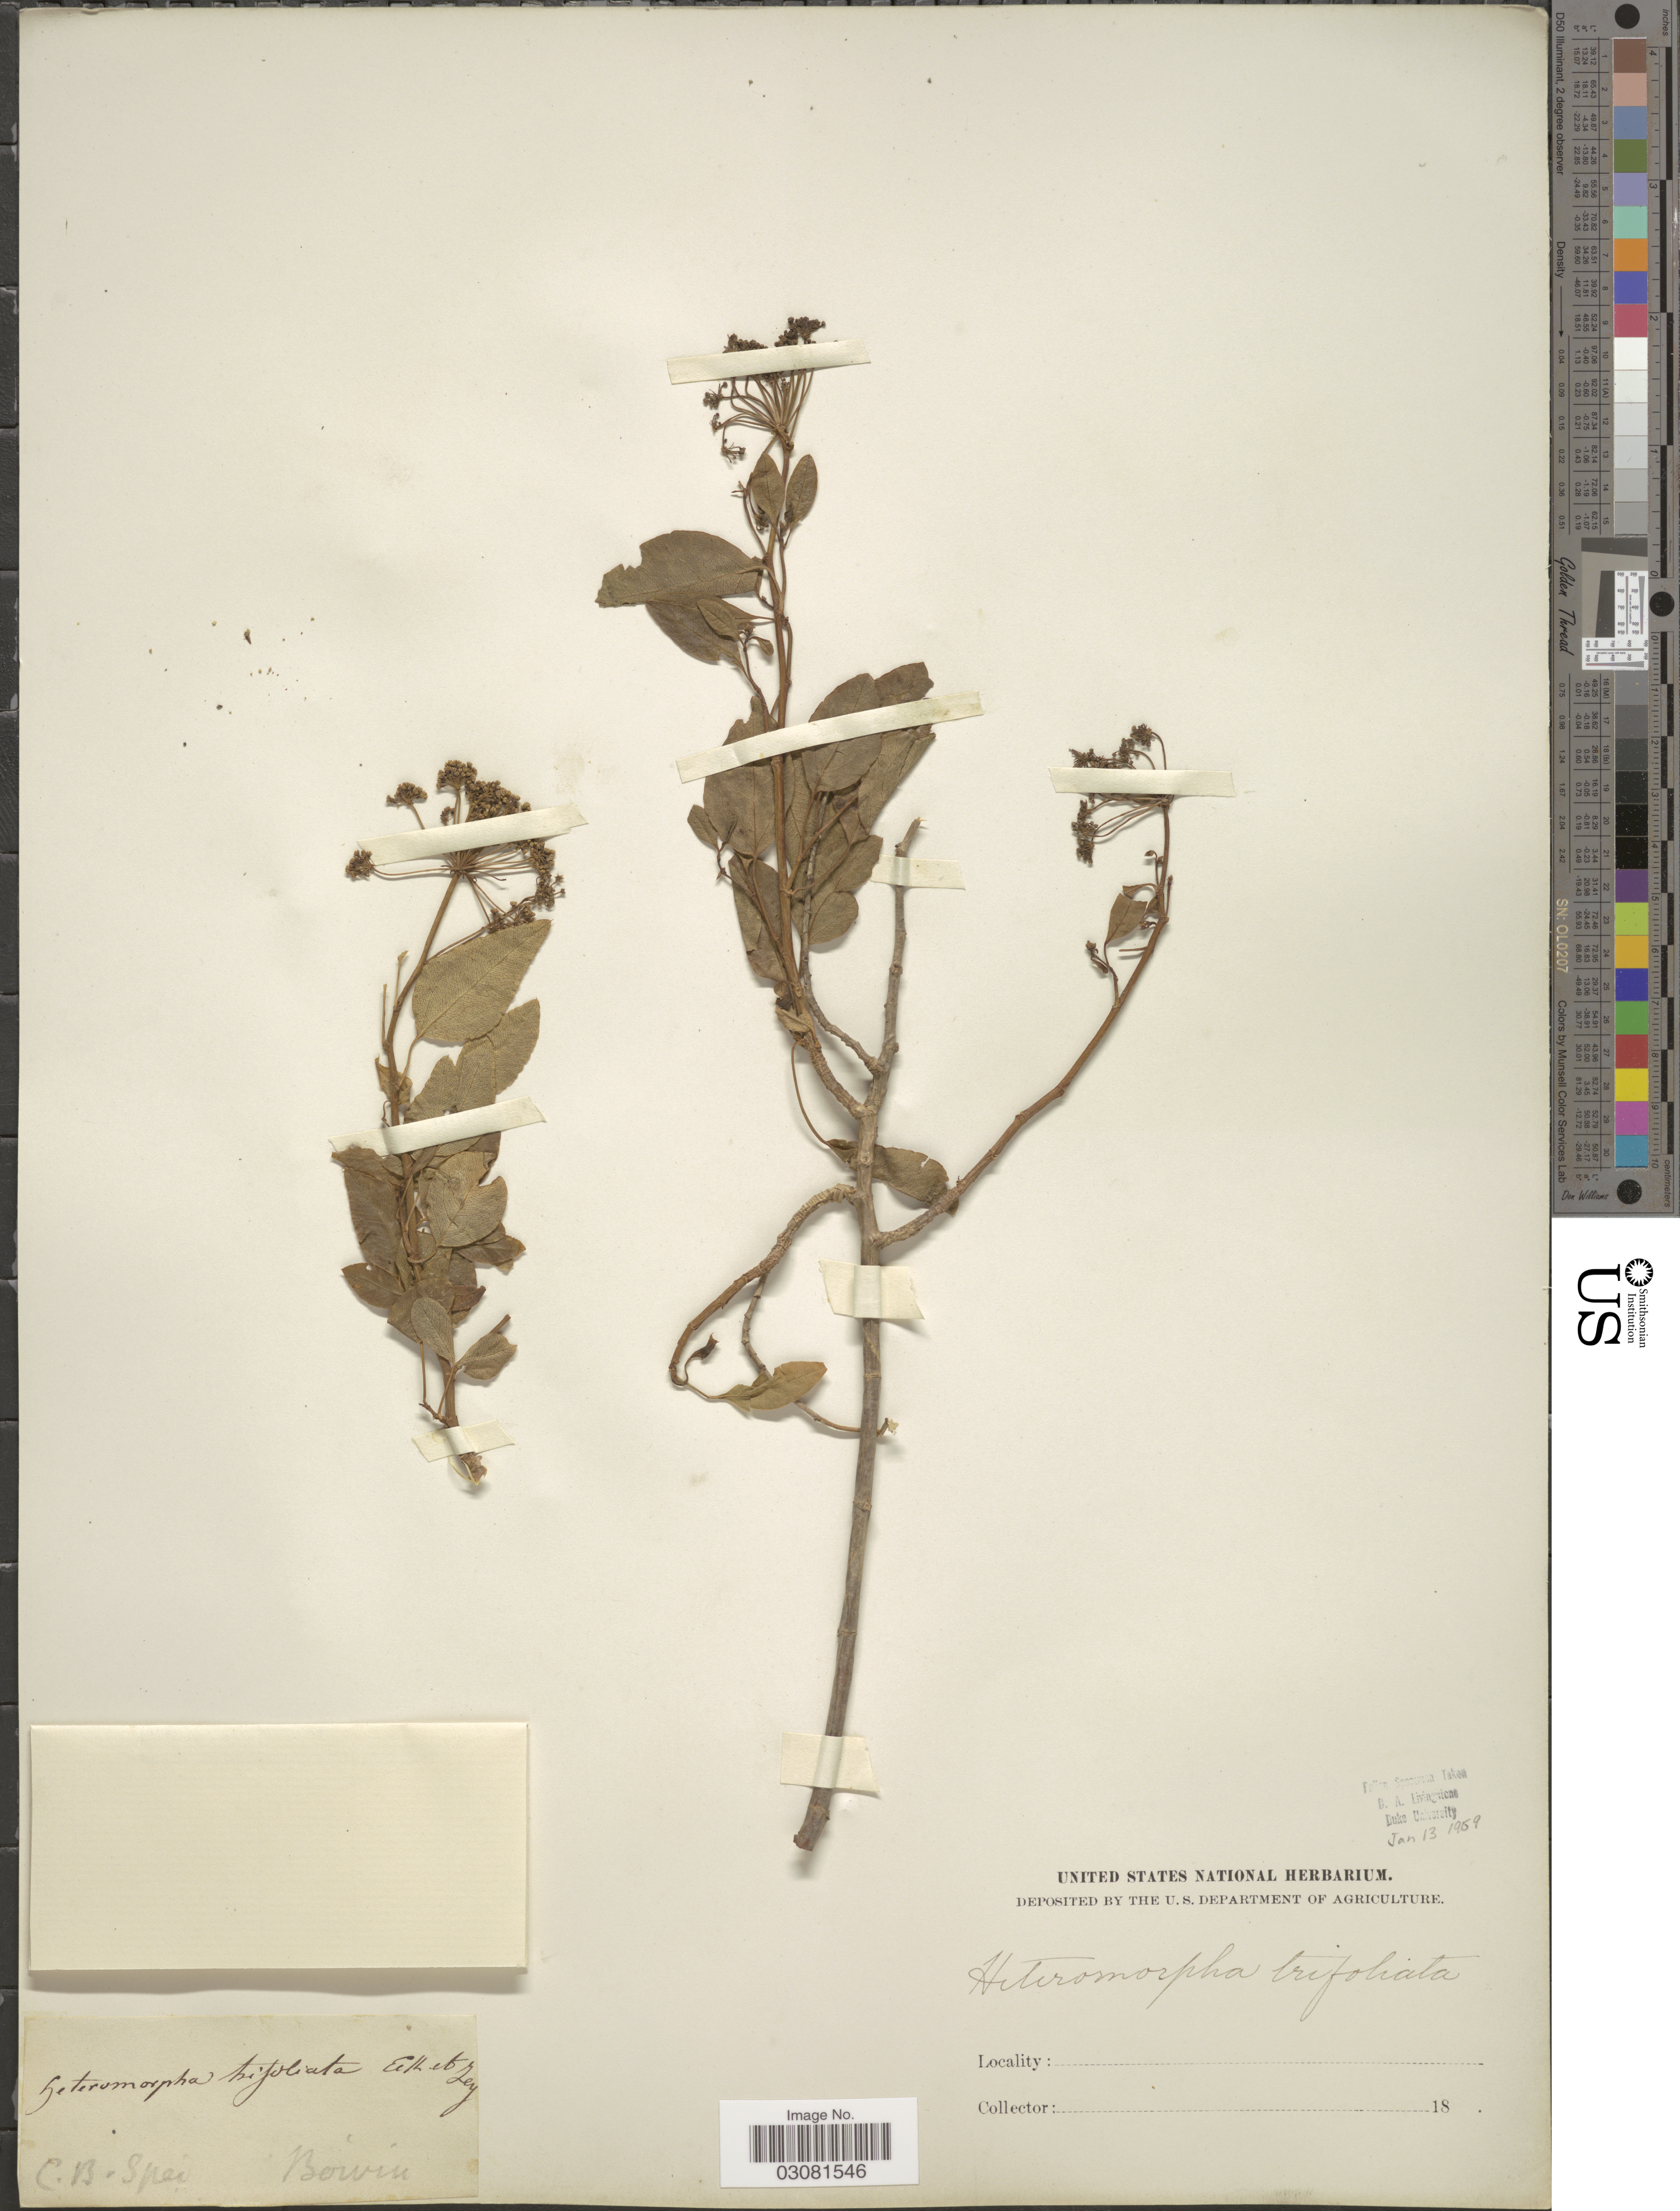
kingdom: Plantae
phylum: Tracheophyta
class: Magnoliopsida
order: Apiales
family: Apiaceae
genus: Heteromorpha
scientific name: Heteromorpha trifoliata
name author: (H.L. Wendl. & Bartl.) Eckl. & Zeyh.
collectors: -- Boivin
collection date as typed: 18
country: South Africa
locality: C.B. Spei.